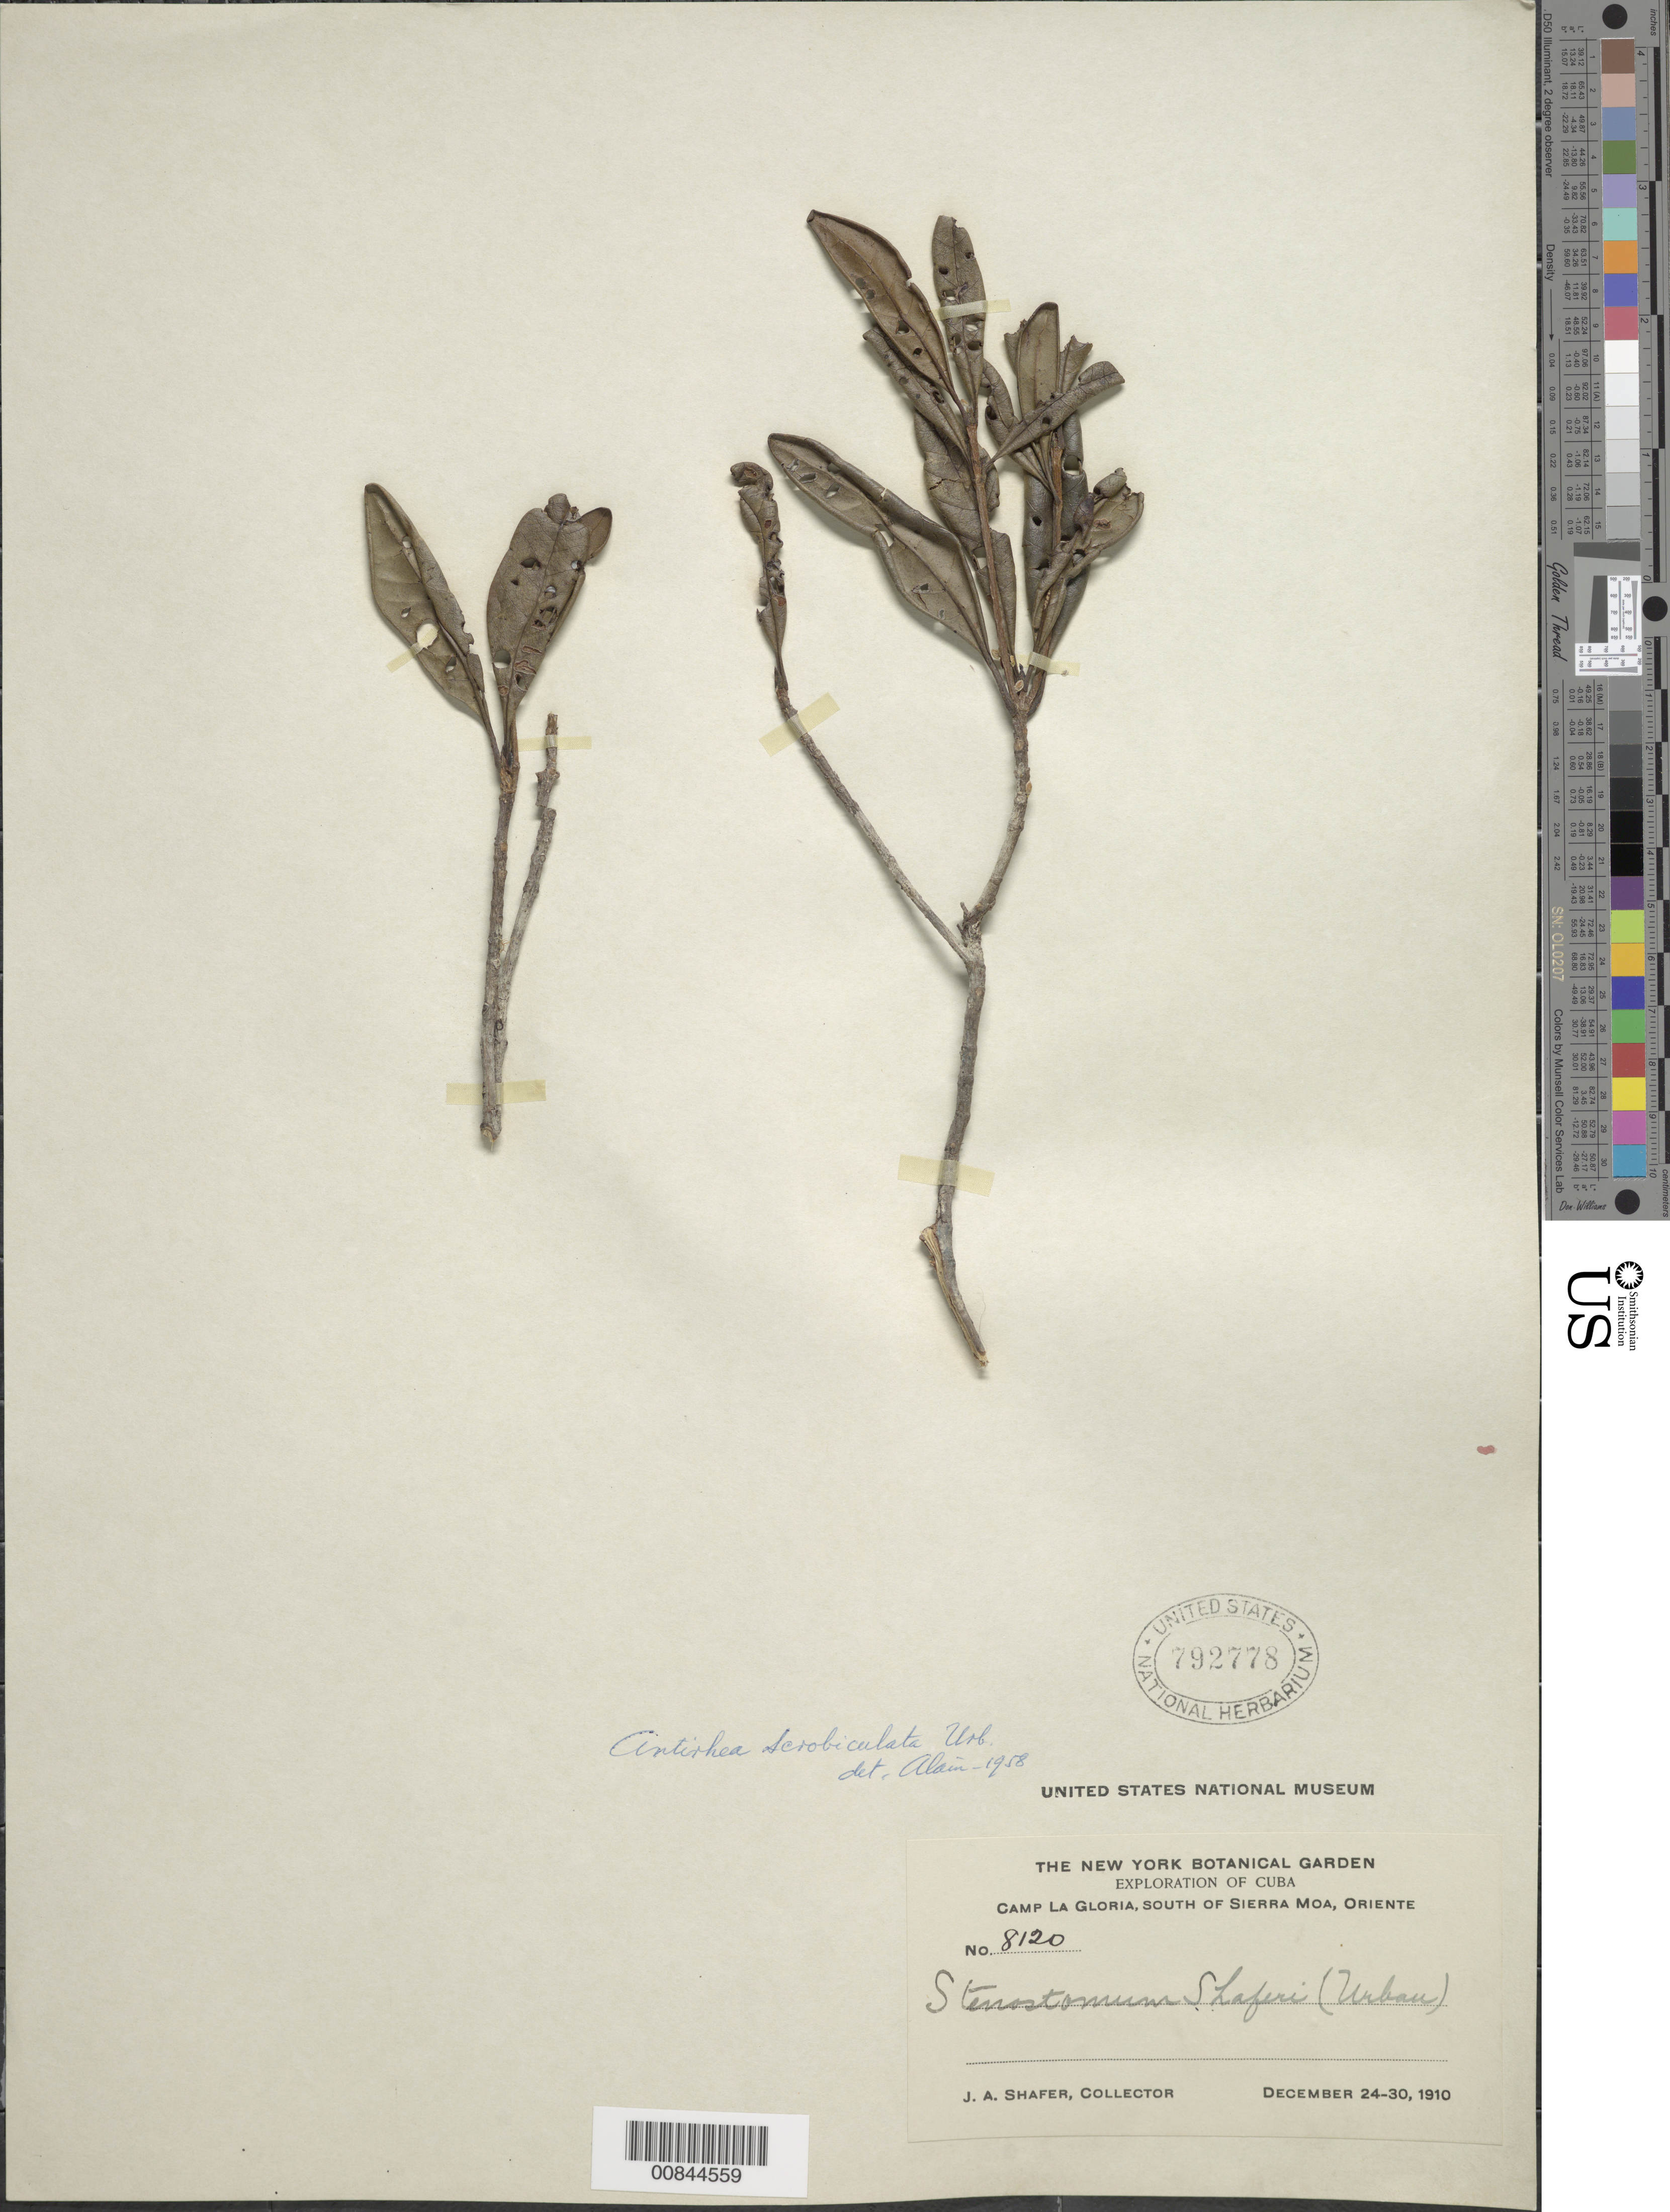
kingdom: Plantae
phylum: Tracheophyta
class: Magnoliopsida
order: Gentianales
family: Rubiaceae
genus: Stenostomum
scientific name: Stenostomum scrobiculatum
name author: (Urb.) Borhidi & Fernández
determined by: Liogier, Alain H.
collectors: J. A. Shafer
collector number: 8120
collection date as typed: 24 Dec 1910 to 30 Dec 1910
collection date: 1910-12-24/1910-12-30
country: Cuba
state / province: Holguín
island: Cuba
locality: Camp La Gloria, south of Sierra Moa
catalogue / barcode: US 792778